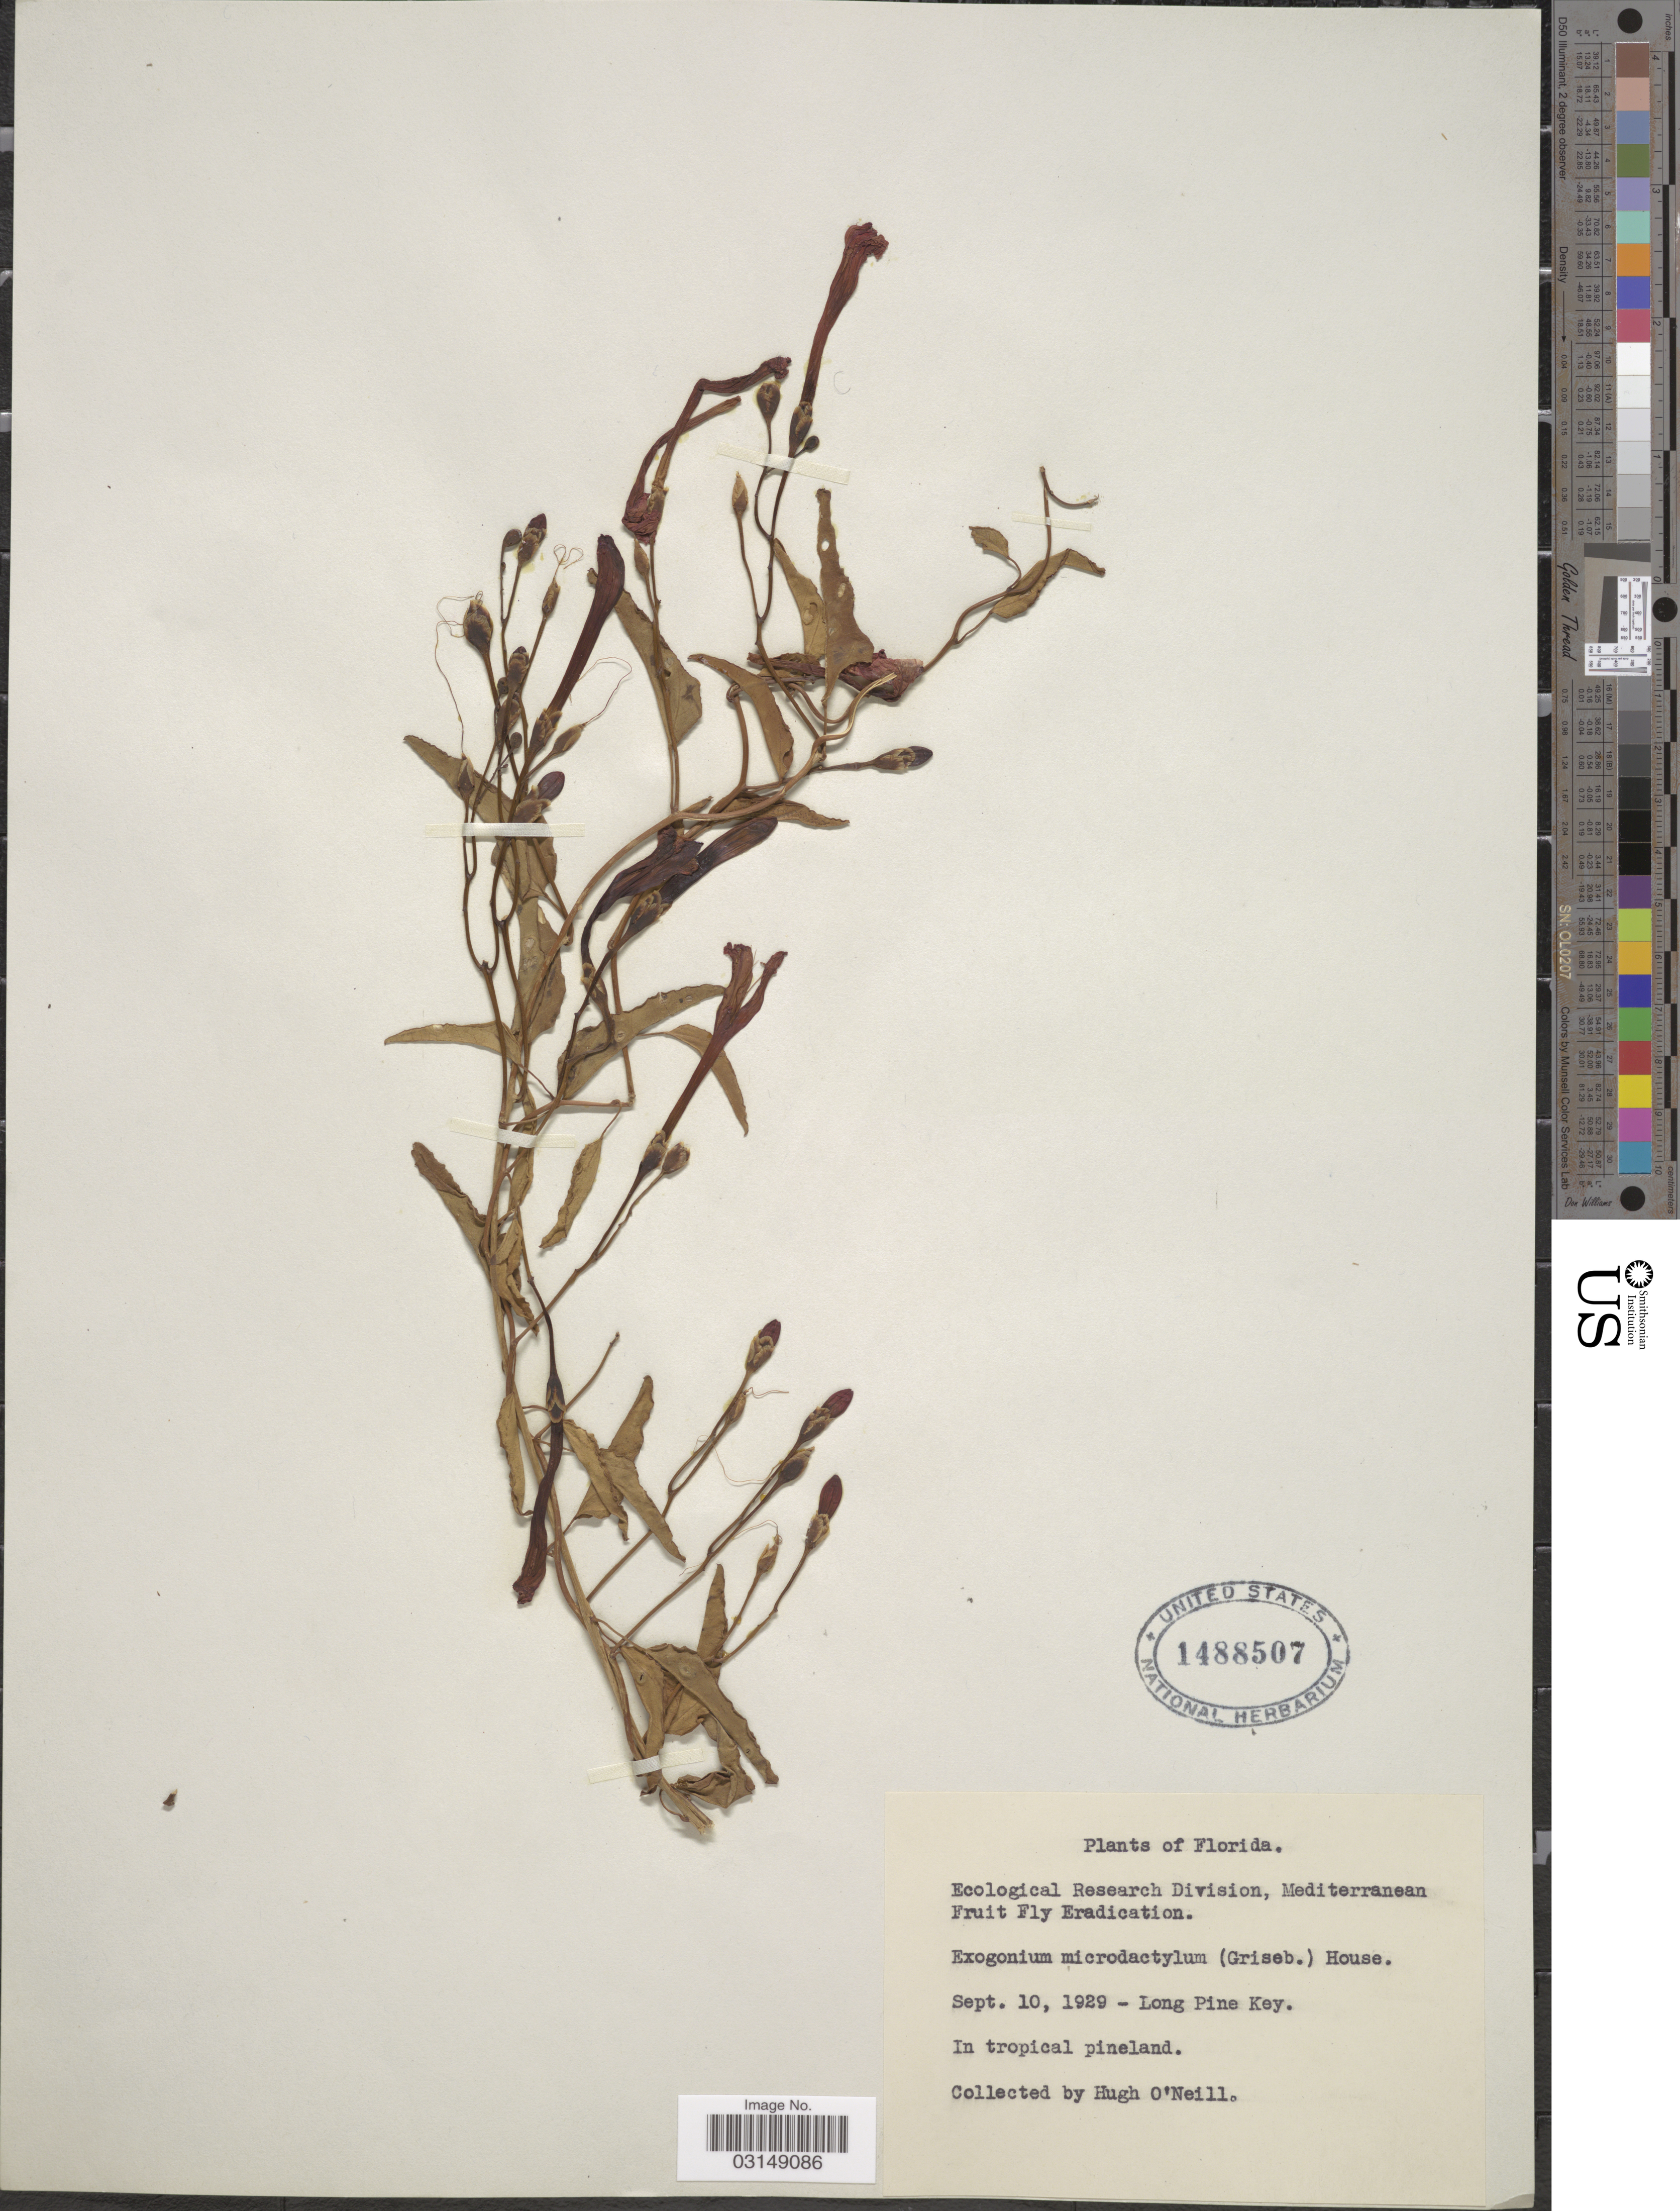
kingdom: Plantae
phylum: Tracheophyta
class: Magnoliopsida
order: Solanales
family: Convolvulaceae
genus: Ipomoea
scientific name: Ipomoea microdactyla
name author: Griseb.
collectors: H. O'Neill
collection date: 1929-09-10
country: United States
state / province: Florida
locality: Long Pine Key. In tropical pineland.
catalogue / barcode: US 1488507